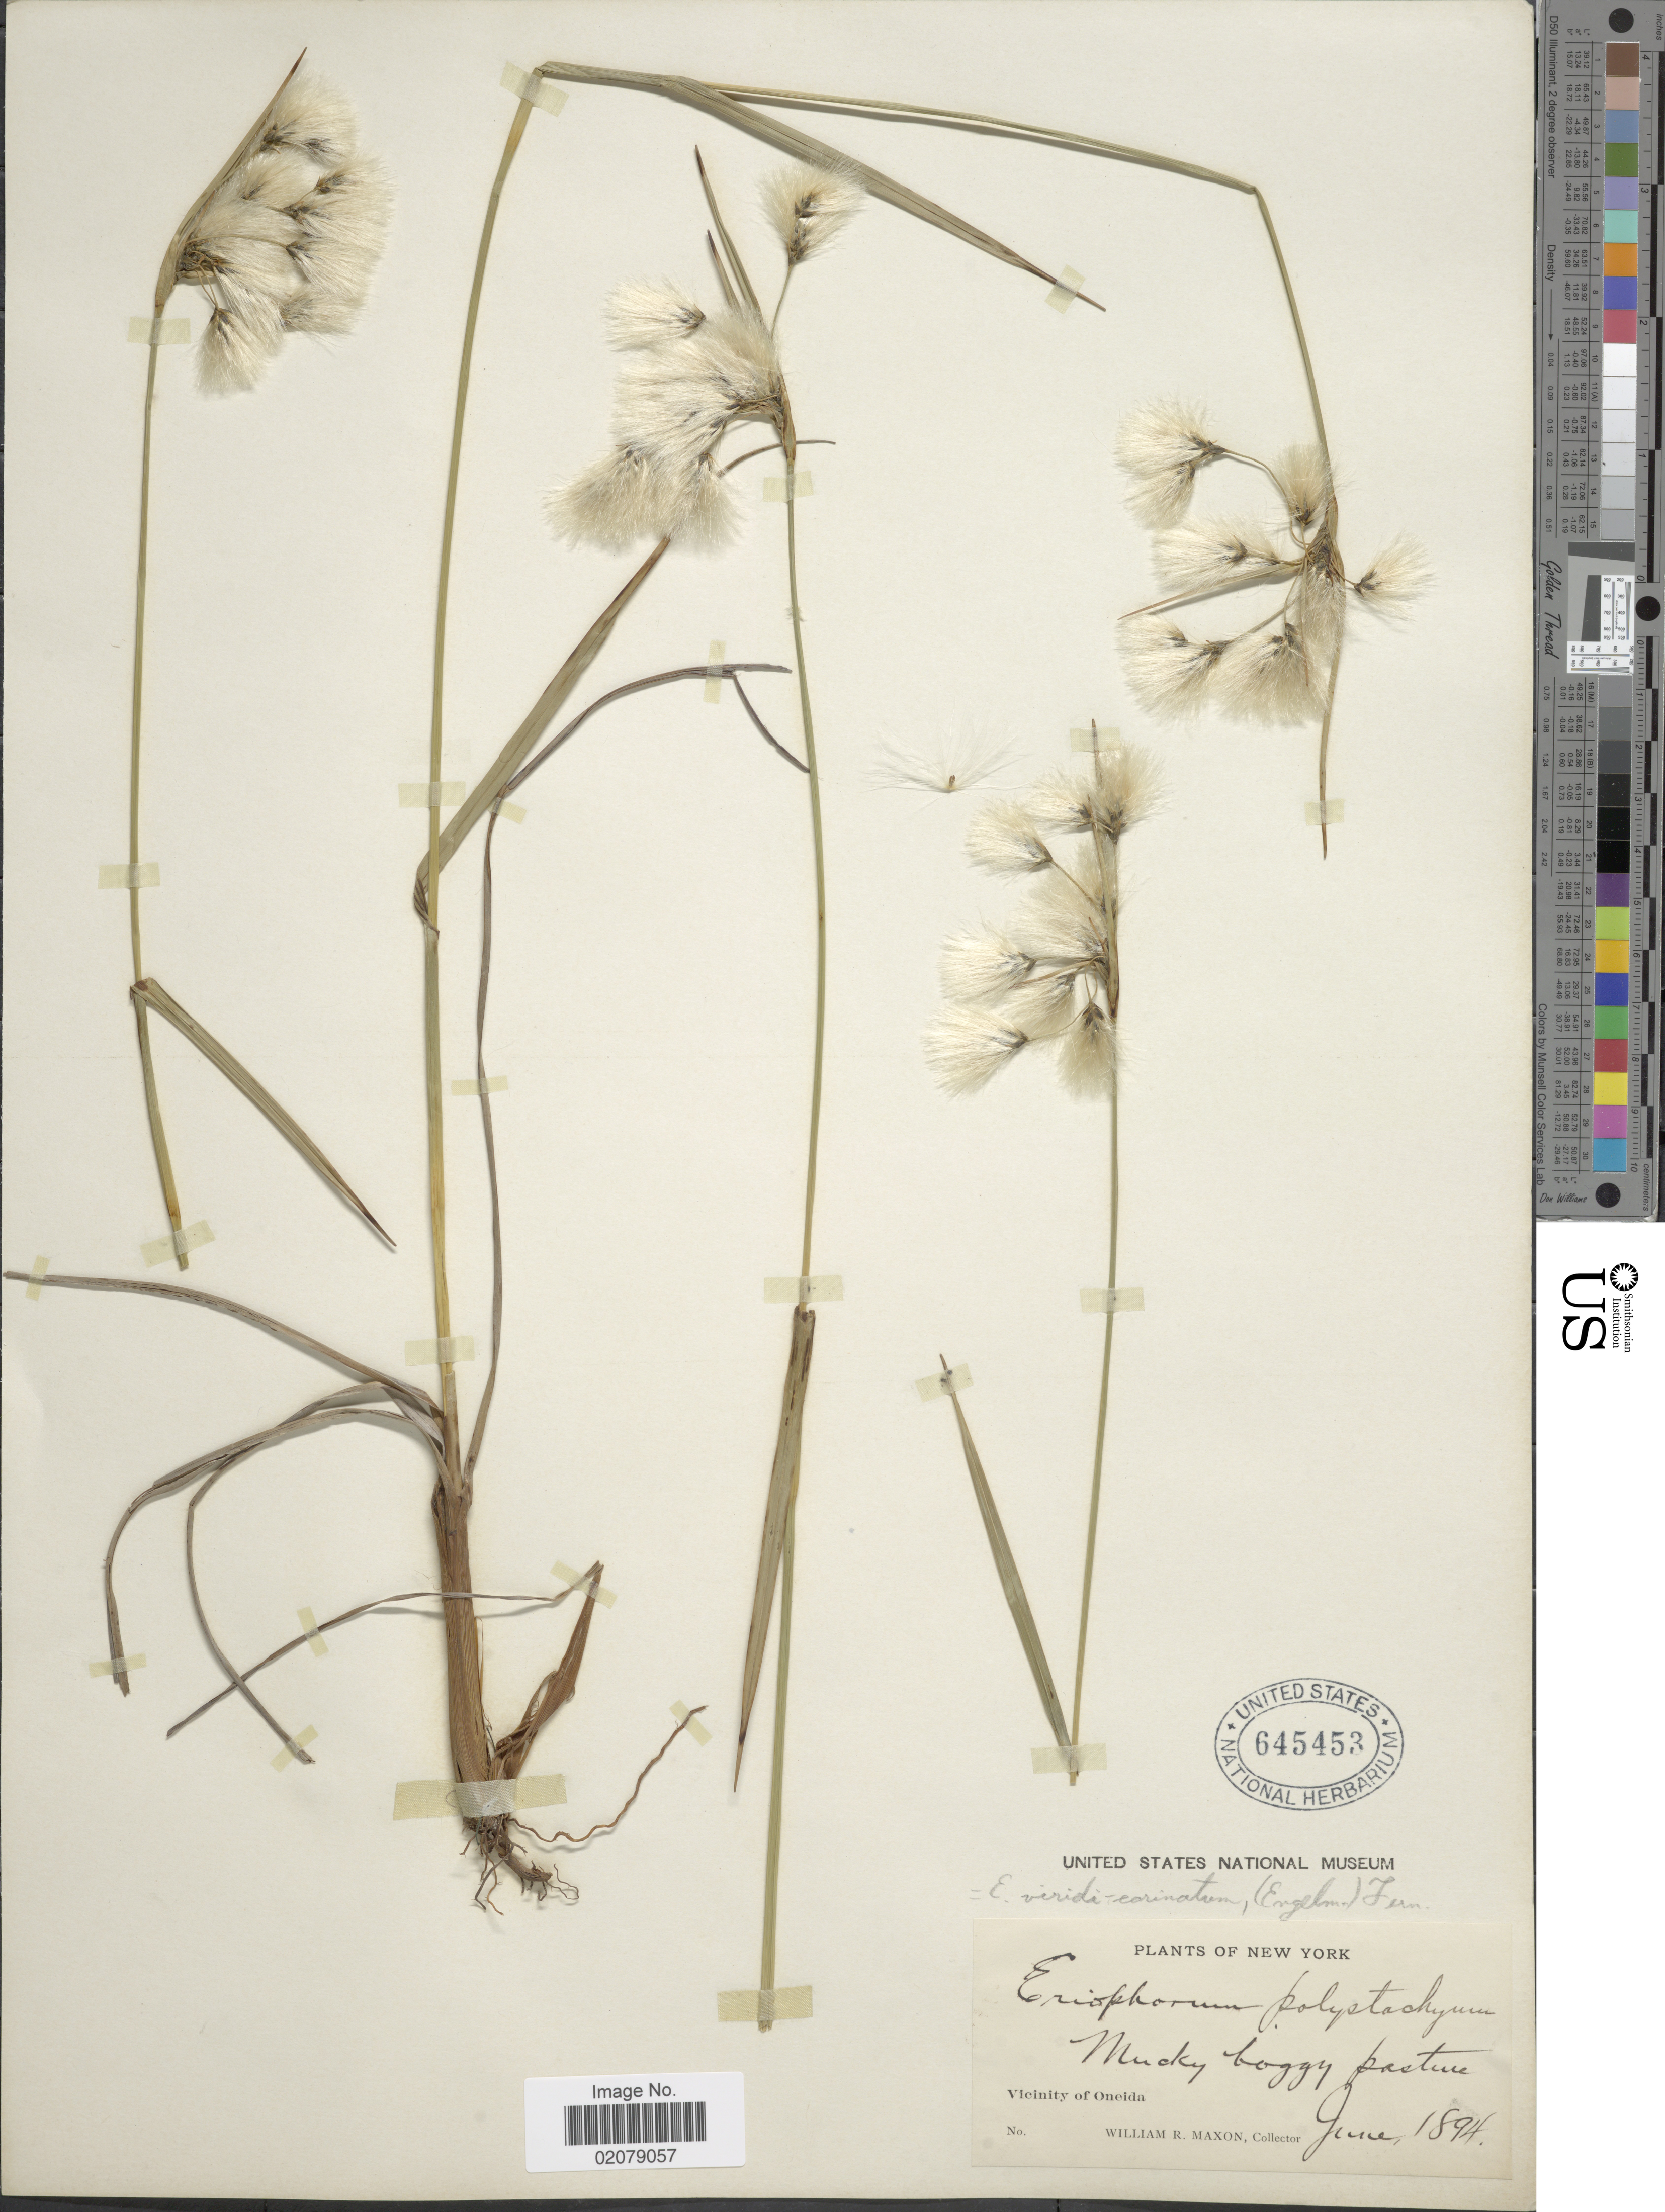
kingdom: Plantae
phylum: Tracheophyta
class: Liliopsida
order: Poales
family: Cyperaceae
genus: Eriophorum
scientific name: Eriophorum viridicarinatum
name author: (Englem.) Fernald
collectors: W. R. Maxon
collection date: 1894-06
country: United States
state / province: New York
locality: Mucky boggy pasture, Vicinity of Oneida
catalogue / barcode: US 645453